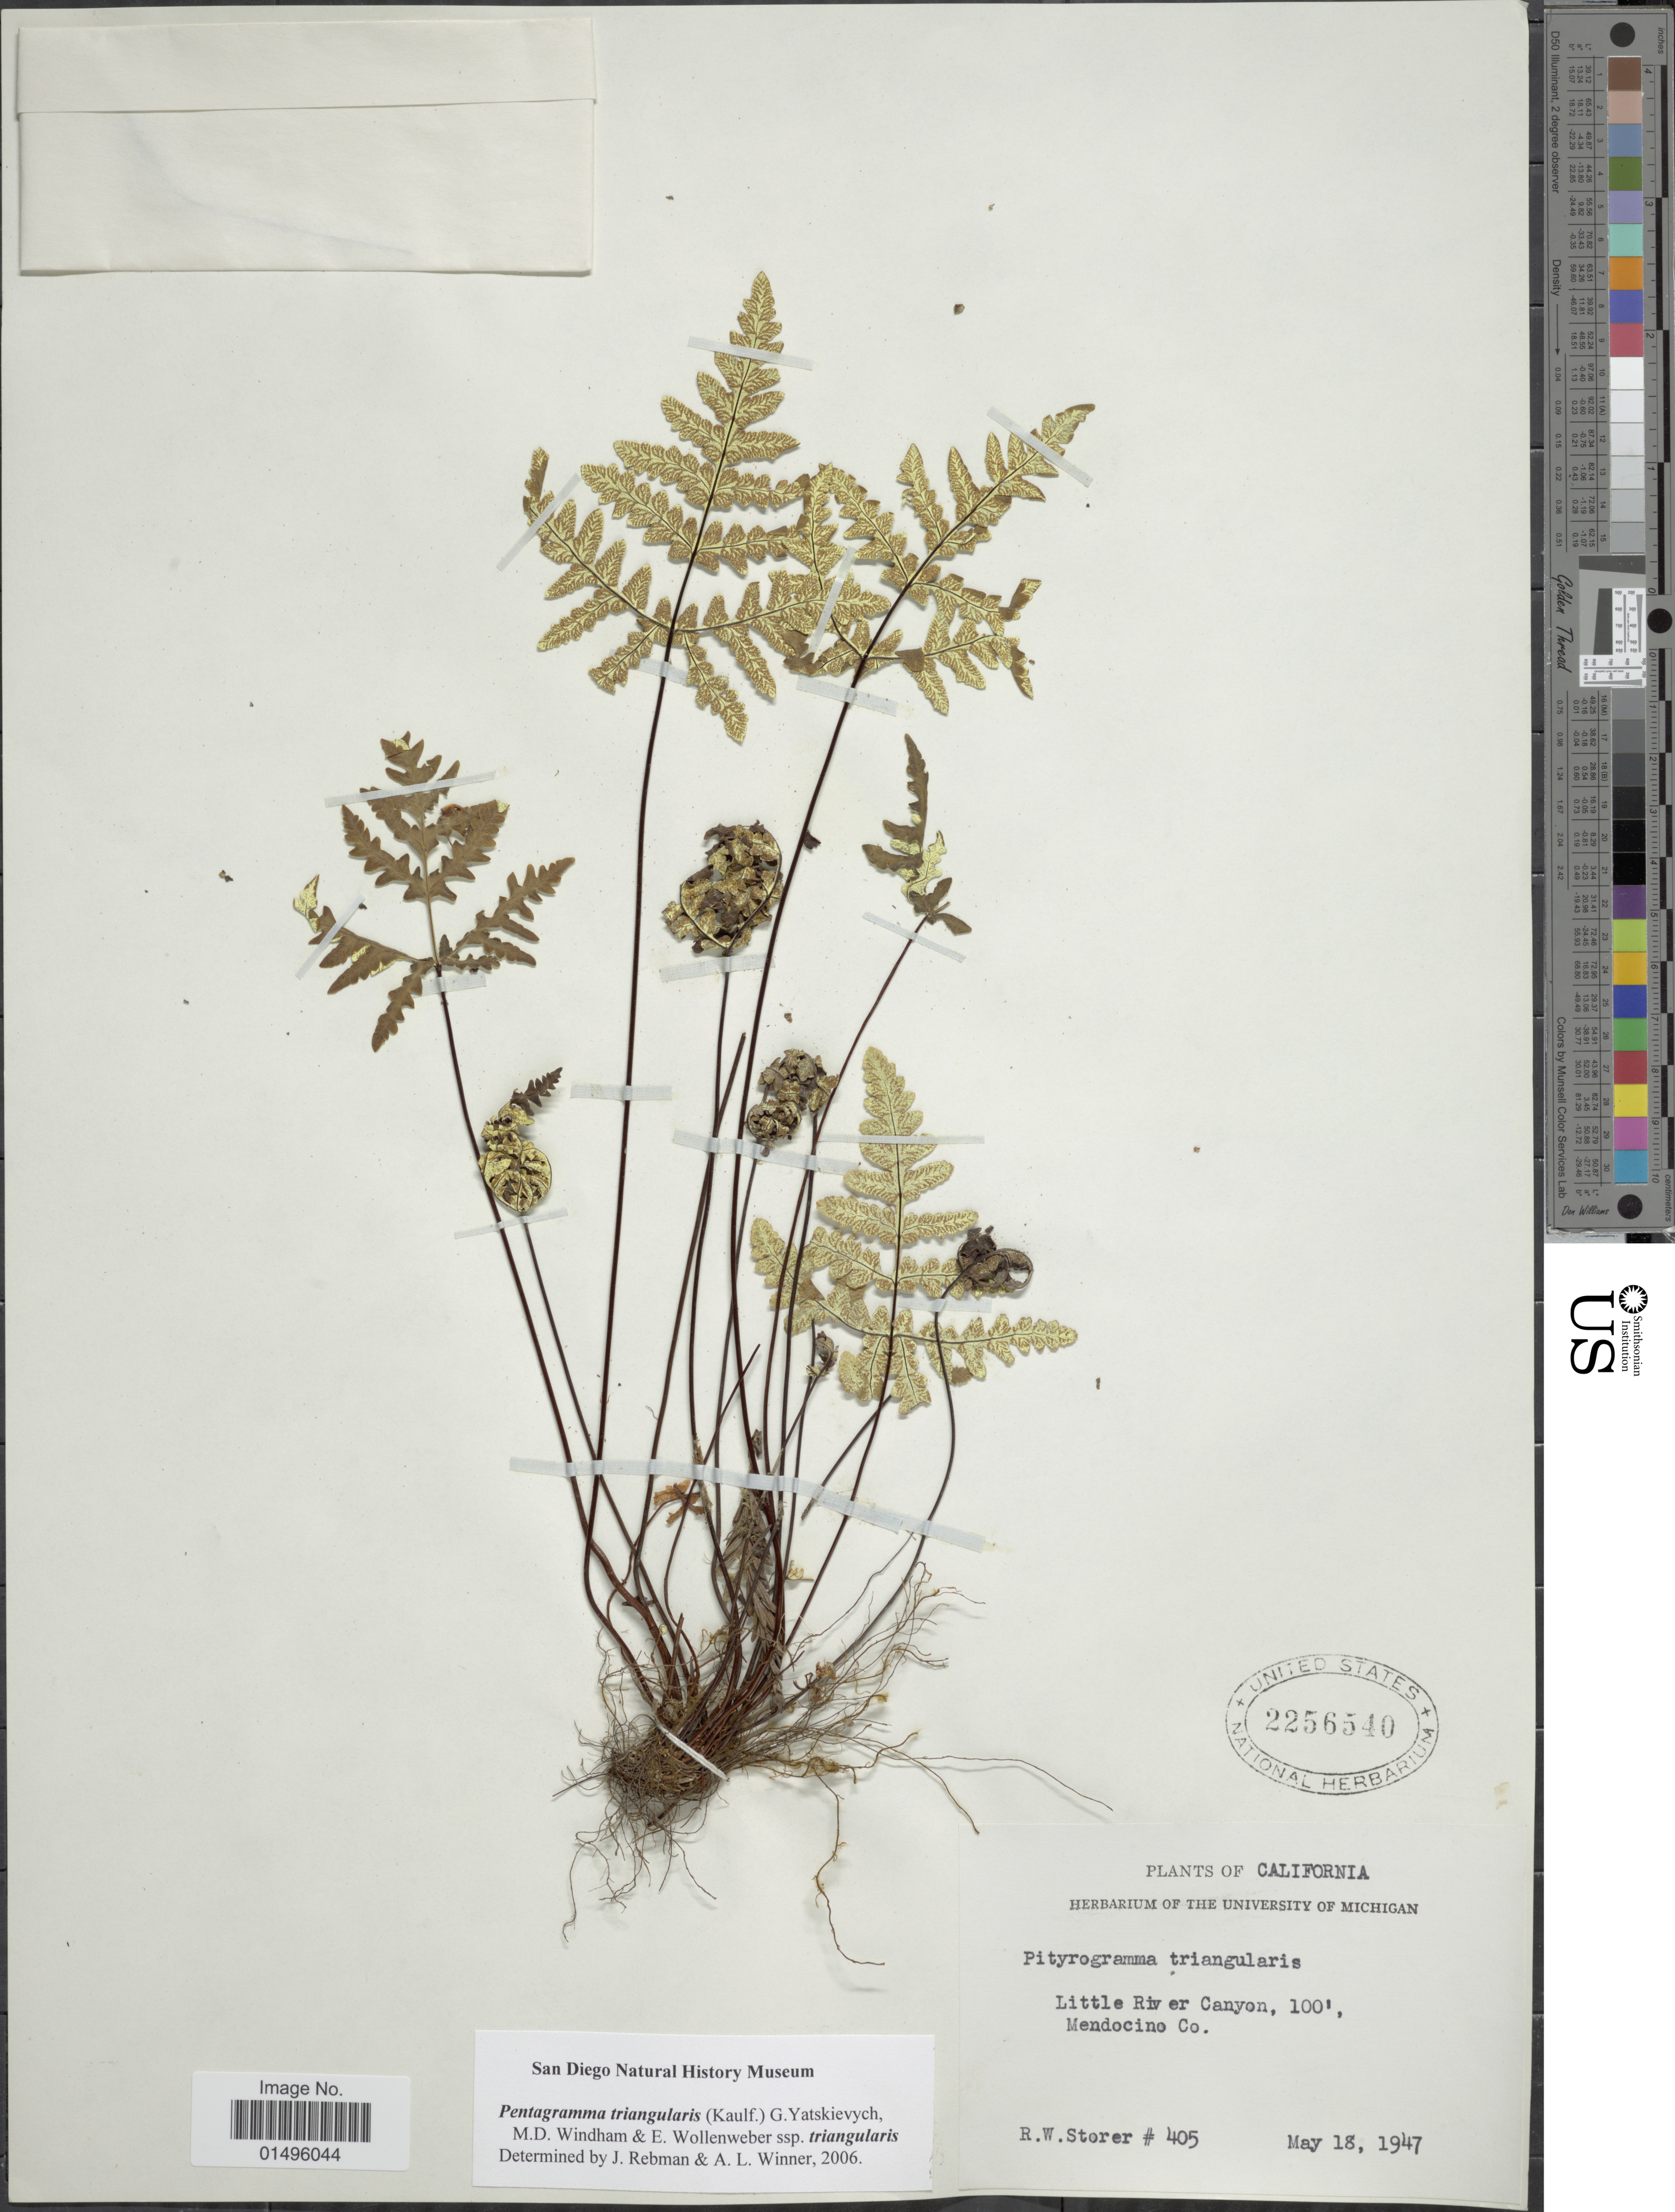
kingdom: Plantae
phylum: Tracheophyta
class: Polypodiopsida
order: Polypodiales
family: Pteridaceae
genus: Pentagramma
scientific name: Pentagramma triangularis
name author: (Kaulf.) Yatsk. et al.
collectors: R. Storer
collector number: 405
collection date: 1947-05-18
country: United States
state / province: California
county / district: Mendocino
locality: California, Little River Canyon, Mendocino Co.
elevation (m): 30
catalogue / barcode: US 2256540